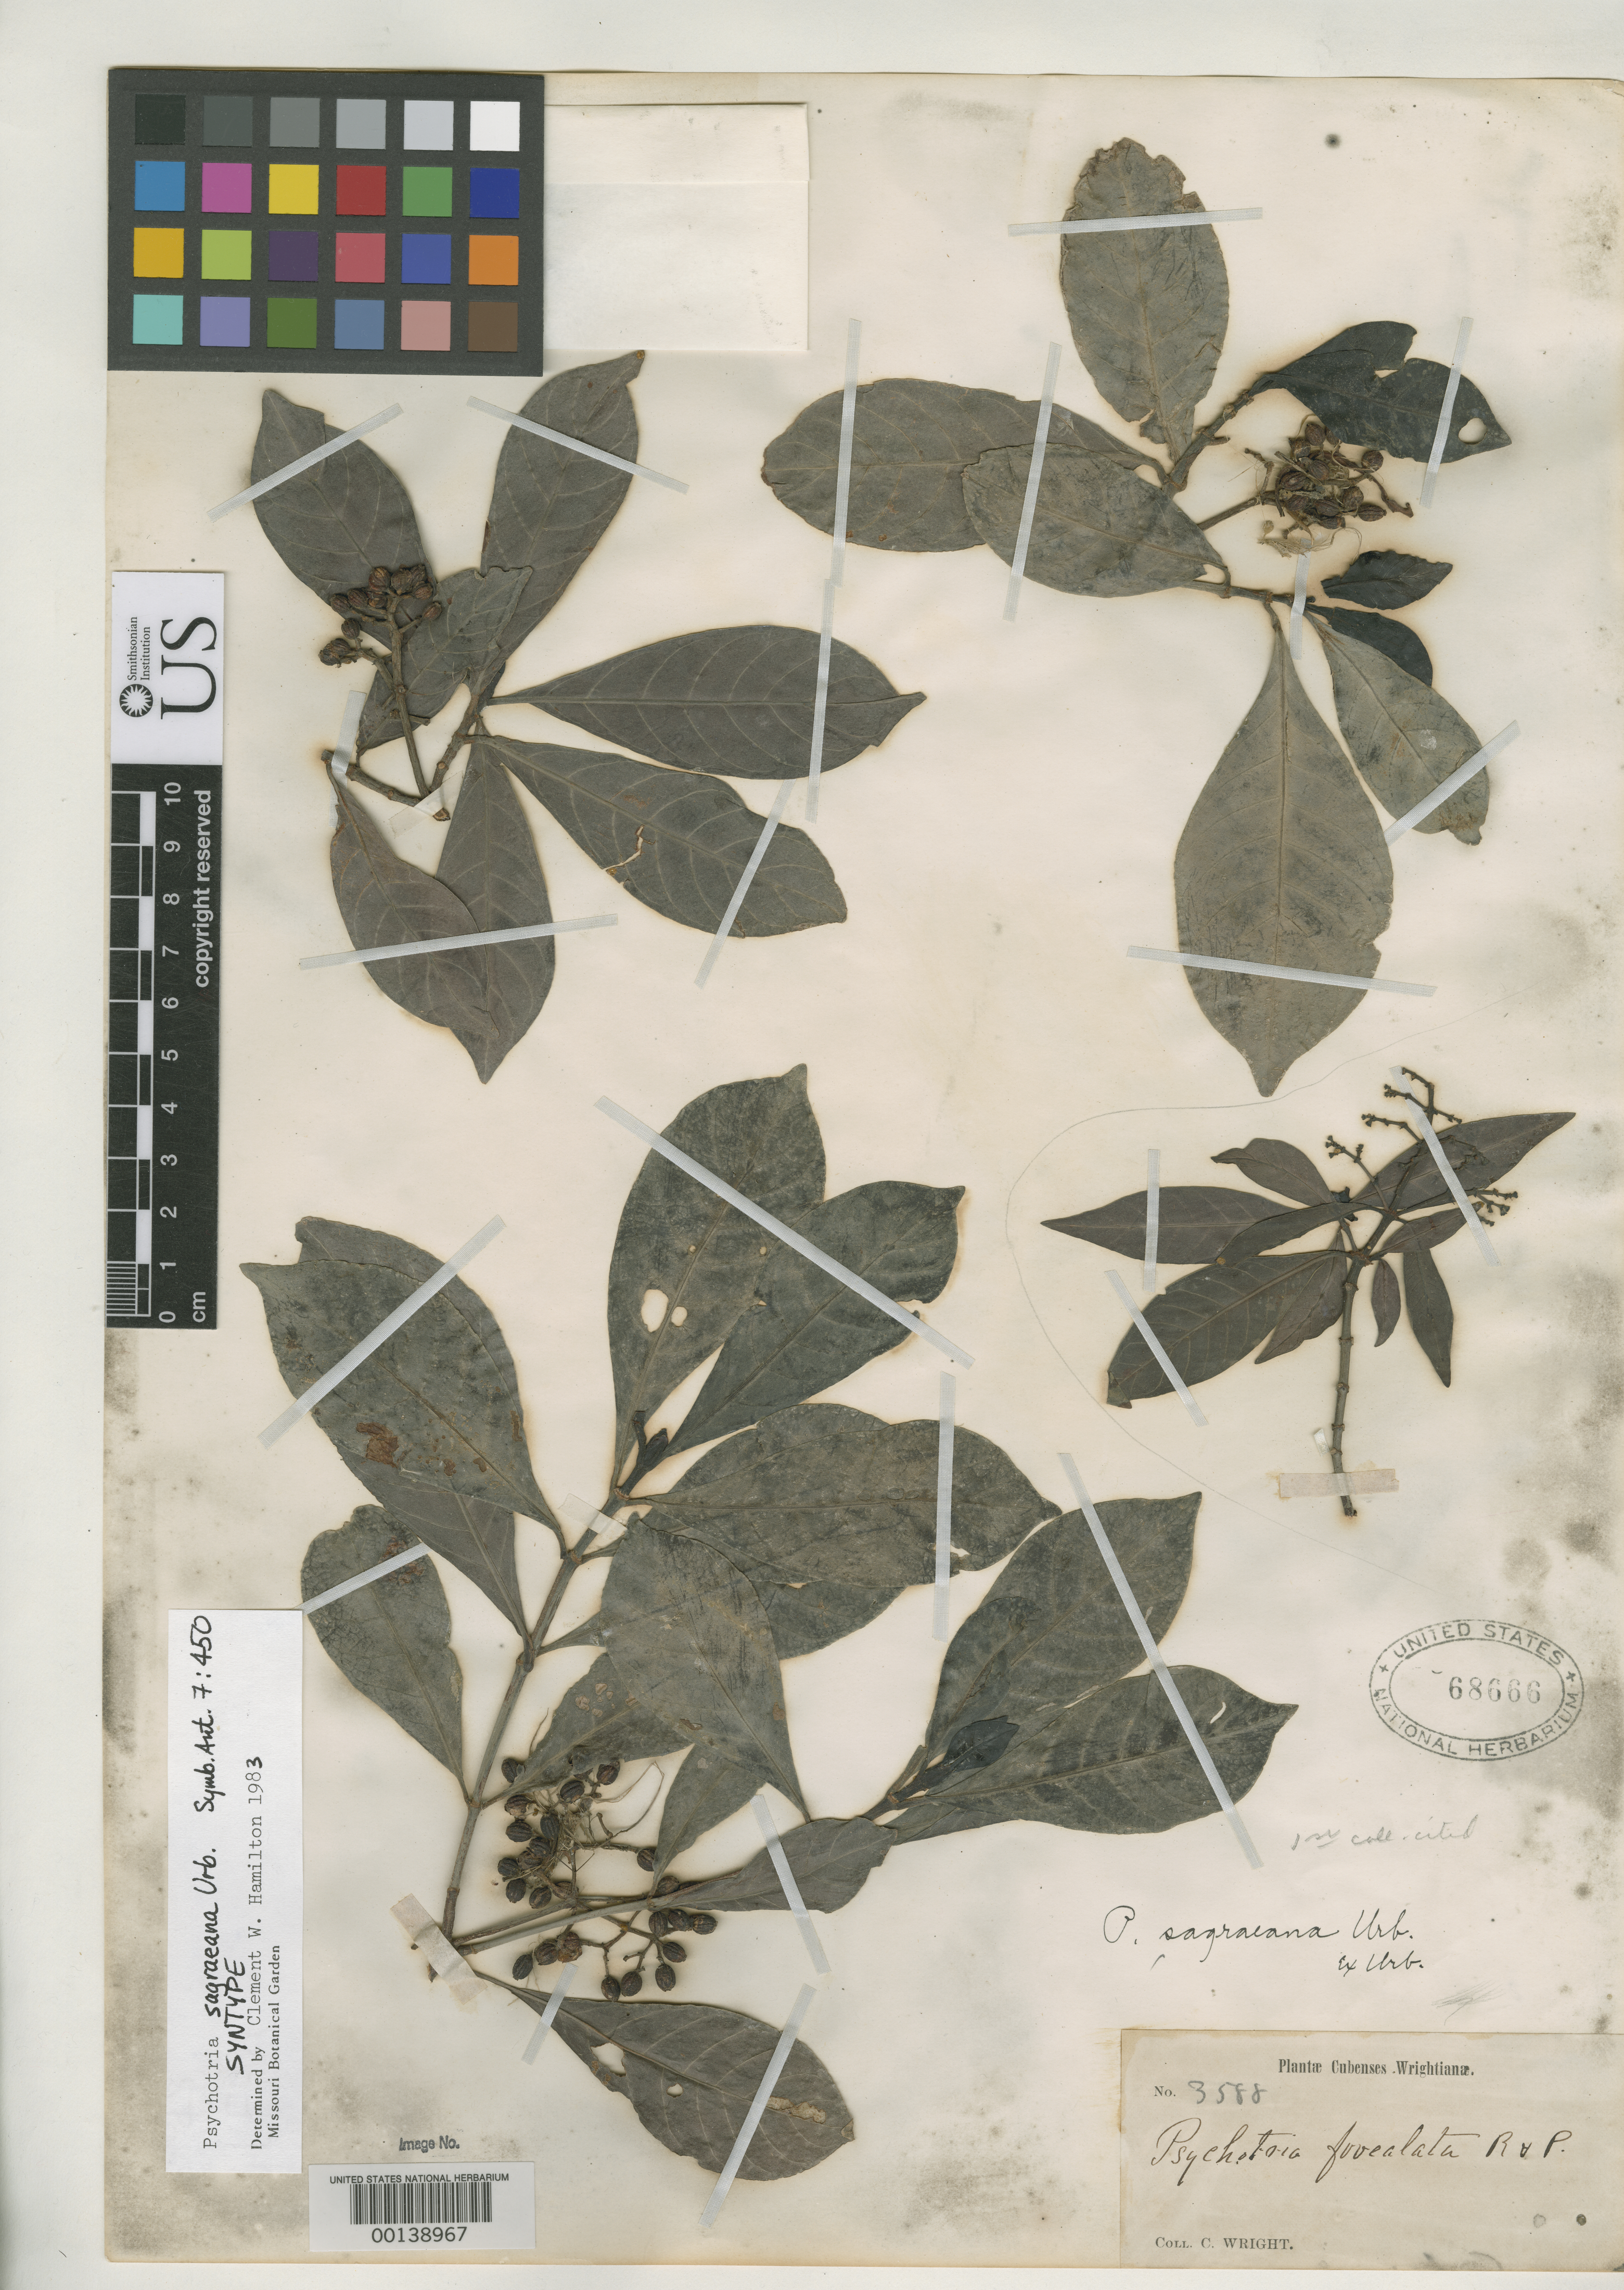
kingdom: Plantae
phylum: Tracheophyta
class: Magnoliopsida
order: Gentianales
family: Rubiaceae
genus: Psychotria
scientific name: Psychotria sagraeana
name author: Urb.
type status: Syntype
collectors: C. Wright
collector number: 3588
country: Cuba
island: Greater Antilles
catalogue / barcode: US 68666